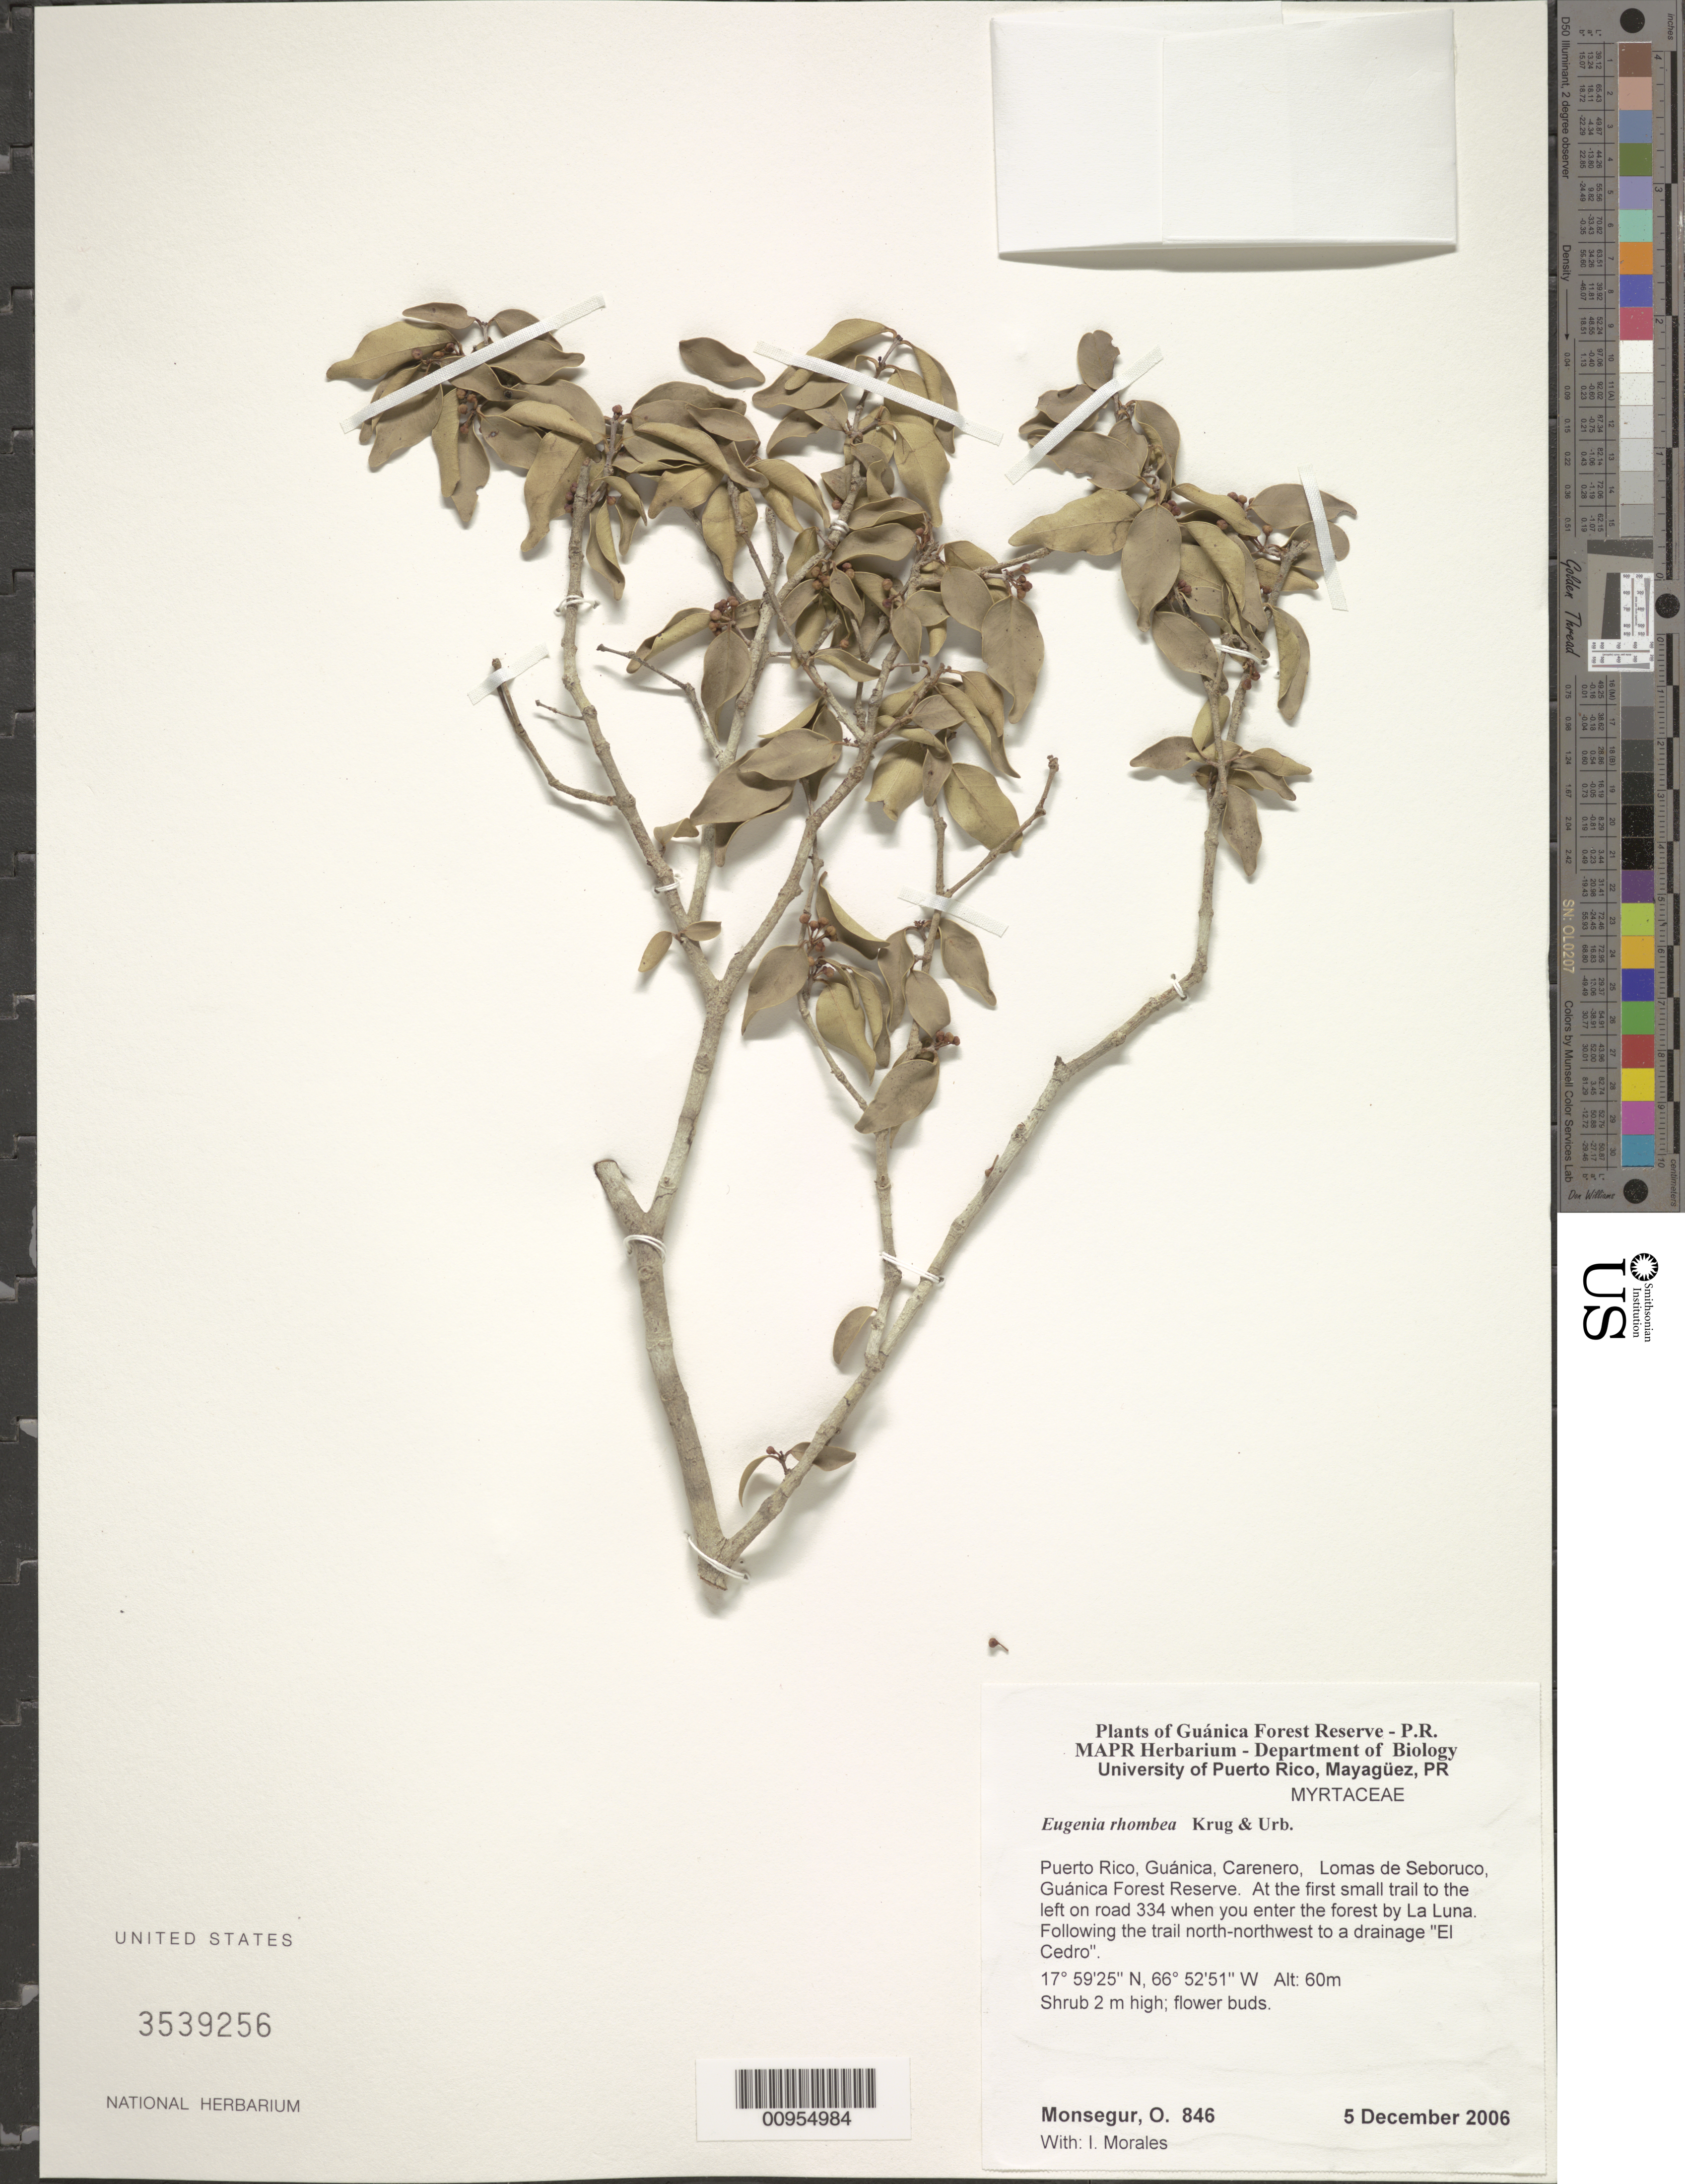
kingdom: Plantae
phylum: Tracheophyta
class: Magnoliopsida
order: Myrtales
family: Myrtaceae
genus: Eugenia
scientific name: Eugenia rhombea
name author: (O. Berg) Krug & Urb.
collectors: O. Monsegur & I. Morales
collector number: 846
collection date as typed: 05 Dec 2006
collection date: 2006-12-05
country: Puerto Rico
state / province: Guánica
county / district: Carenero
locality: Guánica Forest Reserve. Lomas de Seboruco, at the first small trail to the left on road 334 when you enter the forest by La Luna. Entrance to "El Cedro".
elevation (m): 60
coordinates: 17.5925, 66.525144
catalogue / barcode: US 3539256